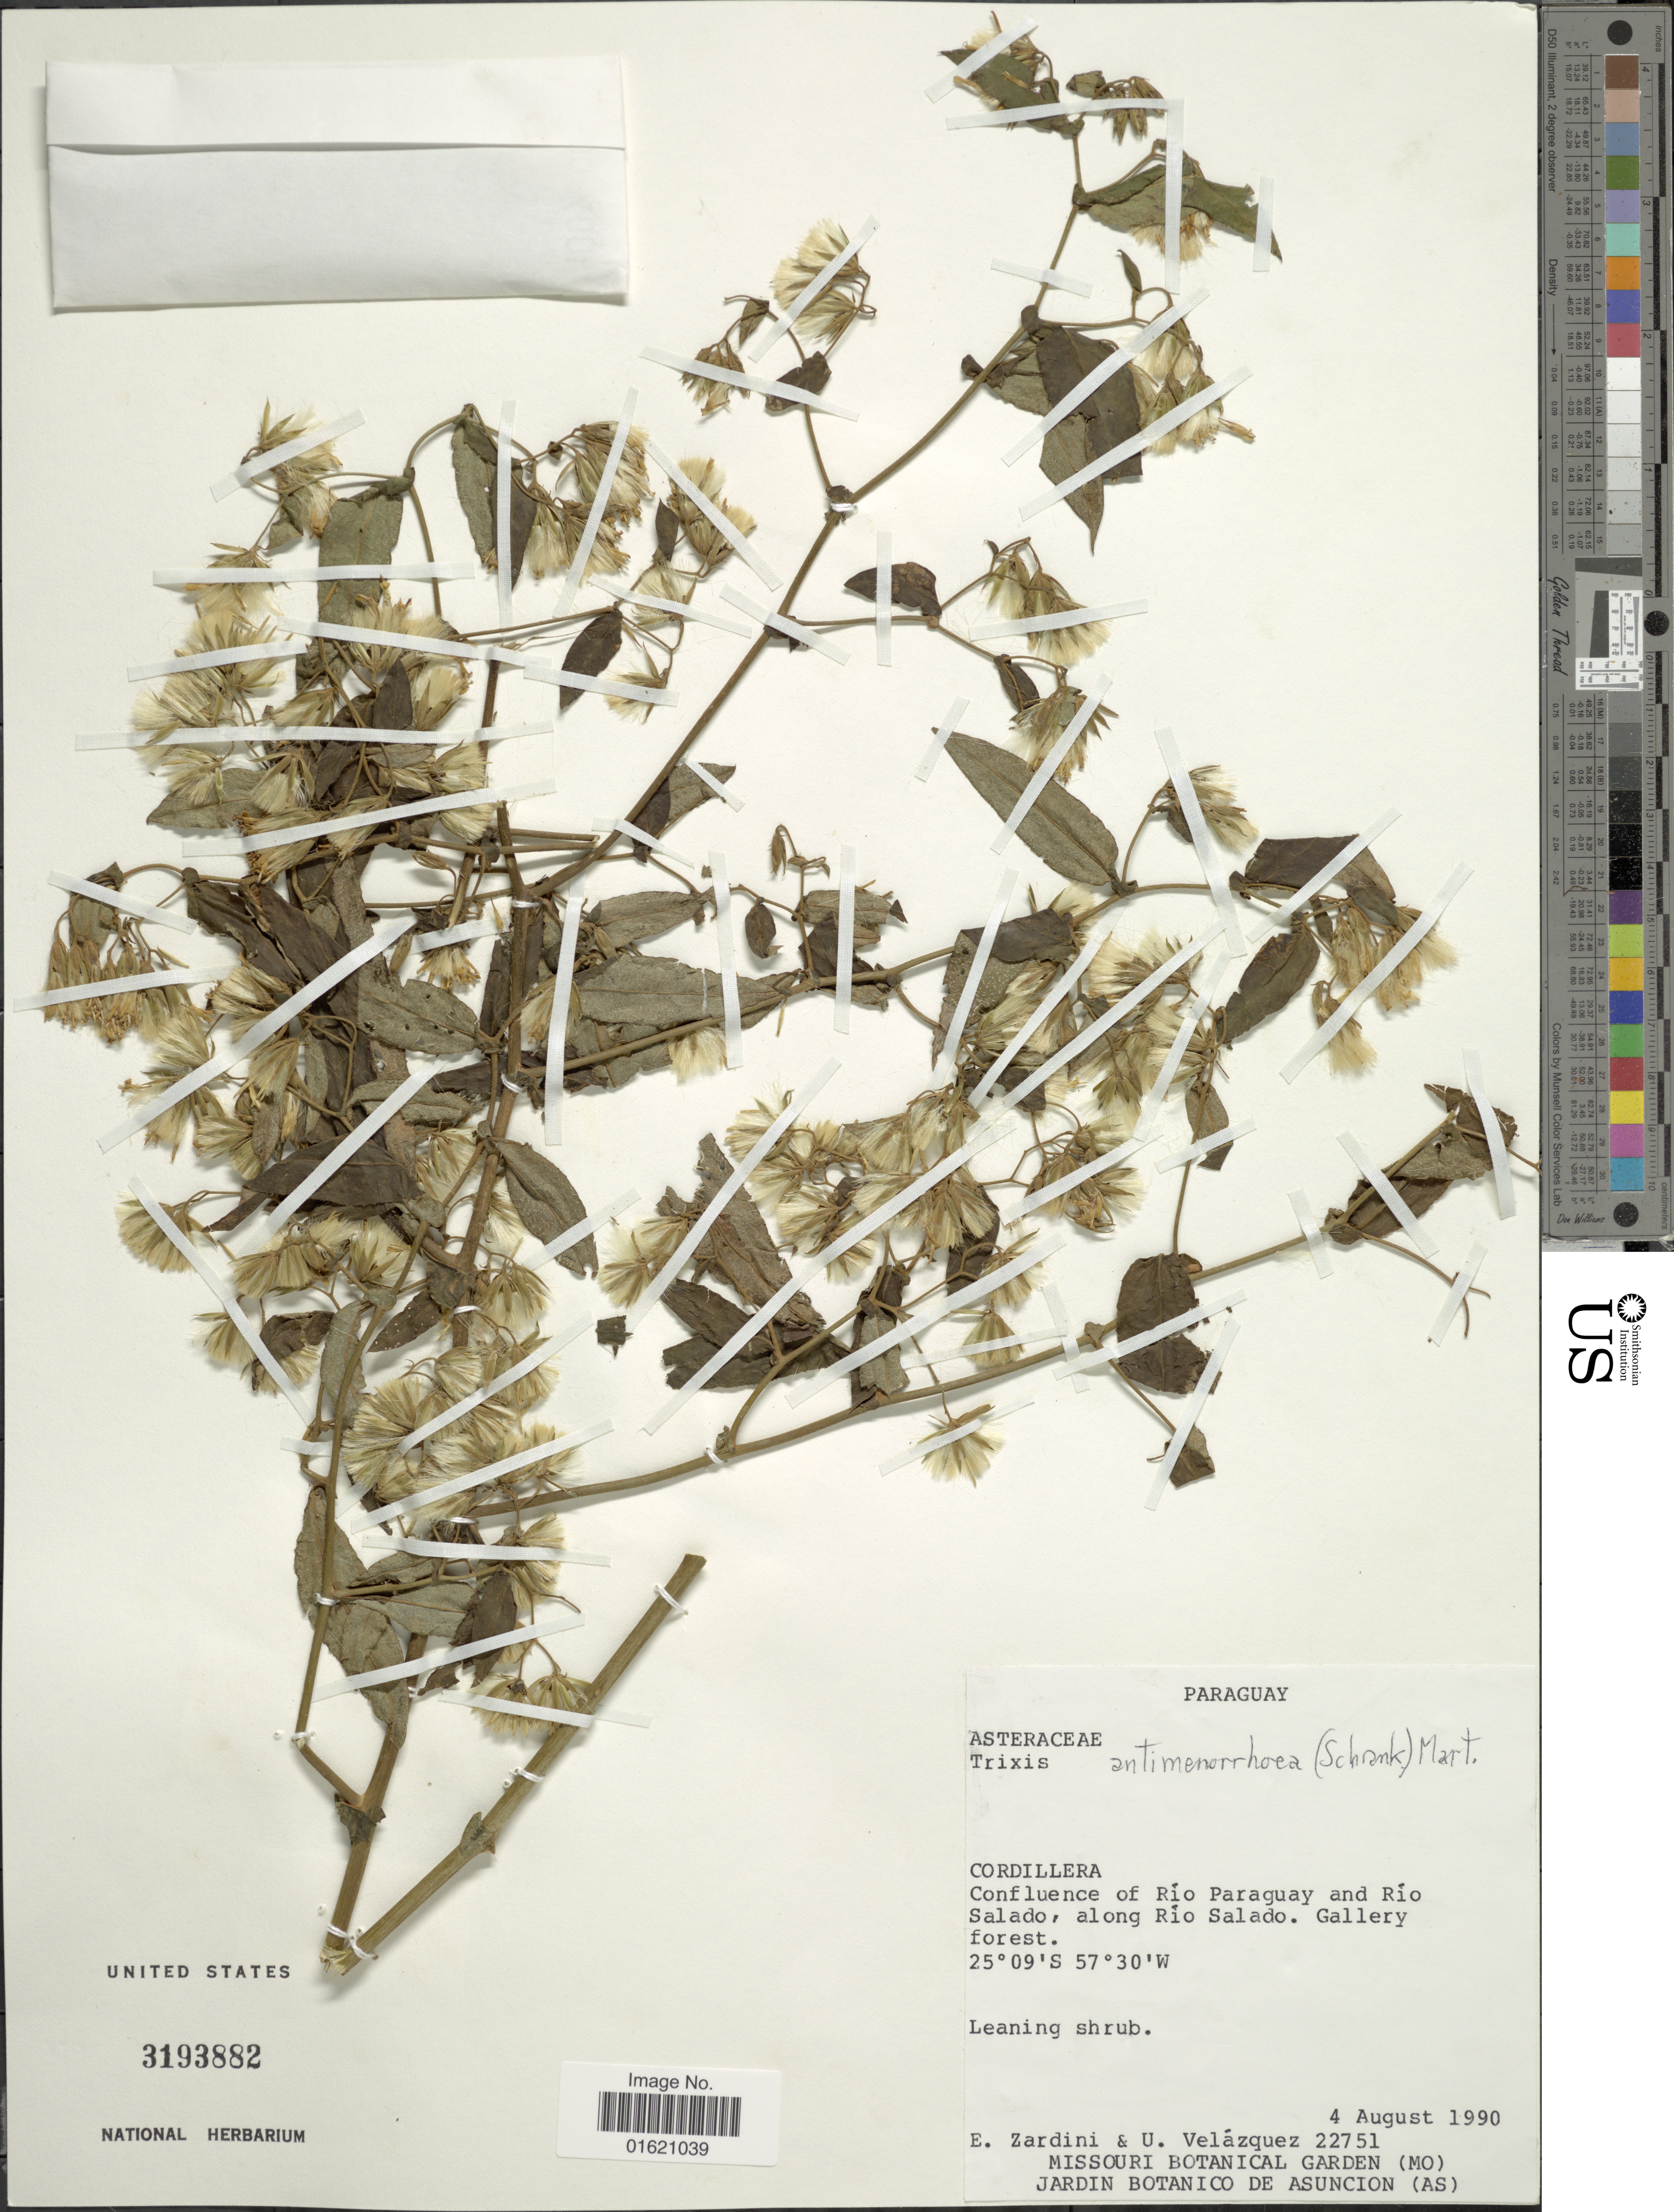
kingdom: Plantae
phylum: Tracheophyta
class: Magnoliopsida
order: Asterales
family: Asteraceae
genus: Trixis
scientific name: Trixis antimenorrhoea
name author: (Schrank) Mart. ex Kuntze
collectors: E. M. Zardini & U. Velázquez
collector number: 22751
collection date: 1990-08-04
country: Paraguay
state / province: Cordillera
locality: Confluence of Río Paraguay and río Salado, along Río Salado, Gallery forest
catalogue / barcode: US 3193882